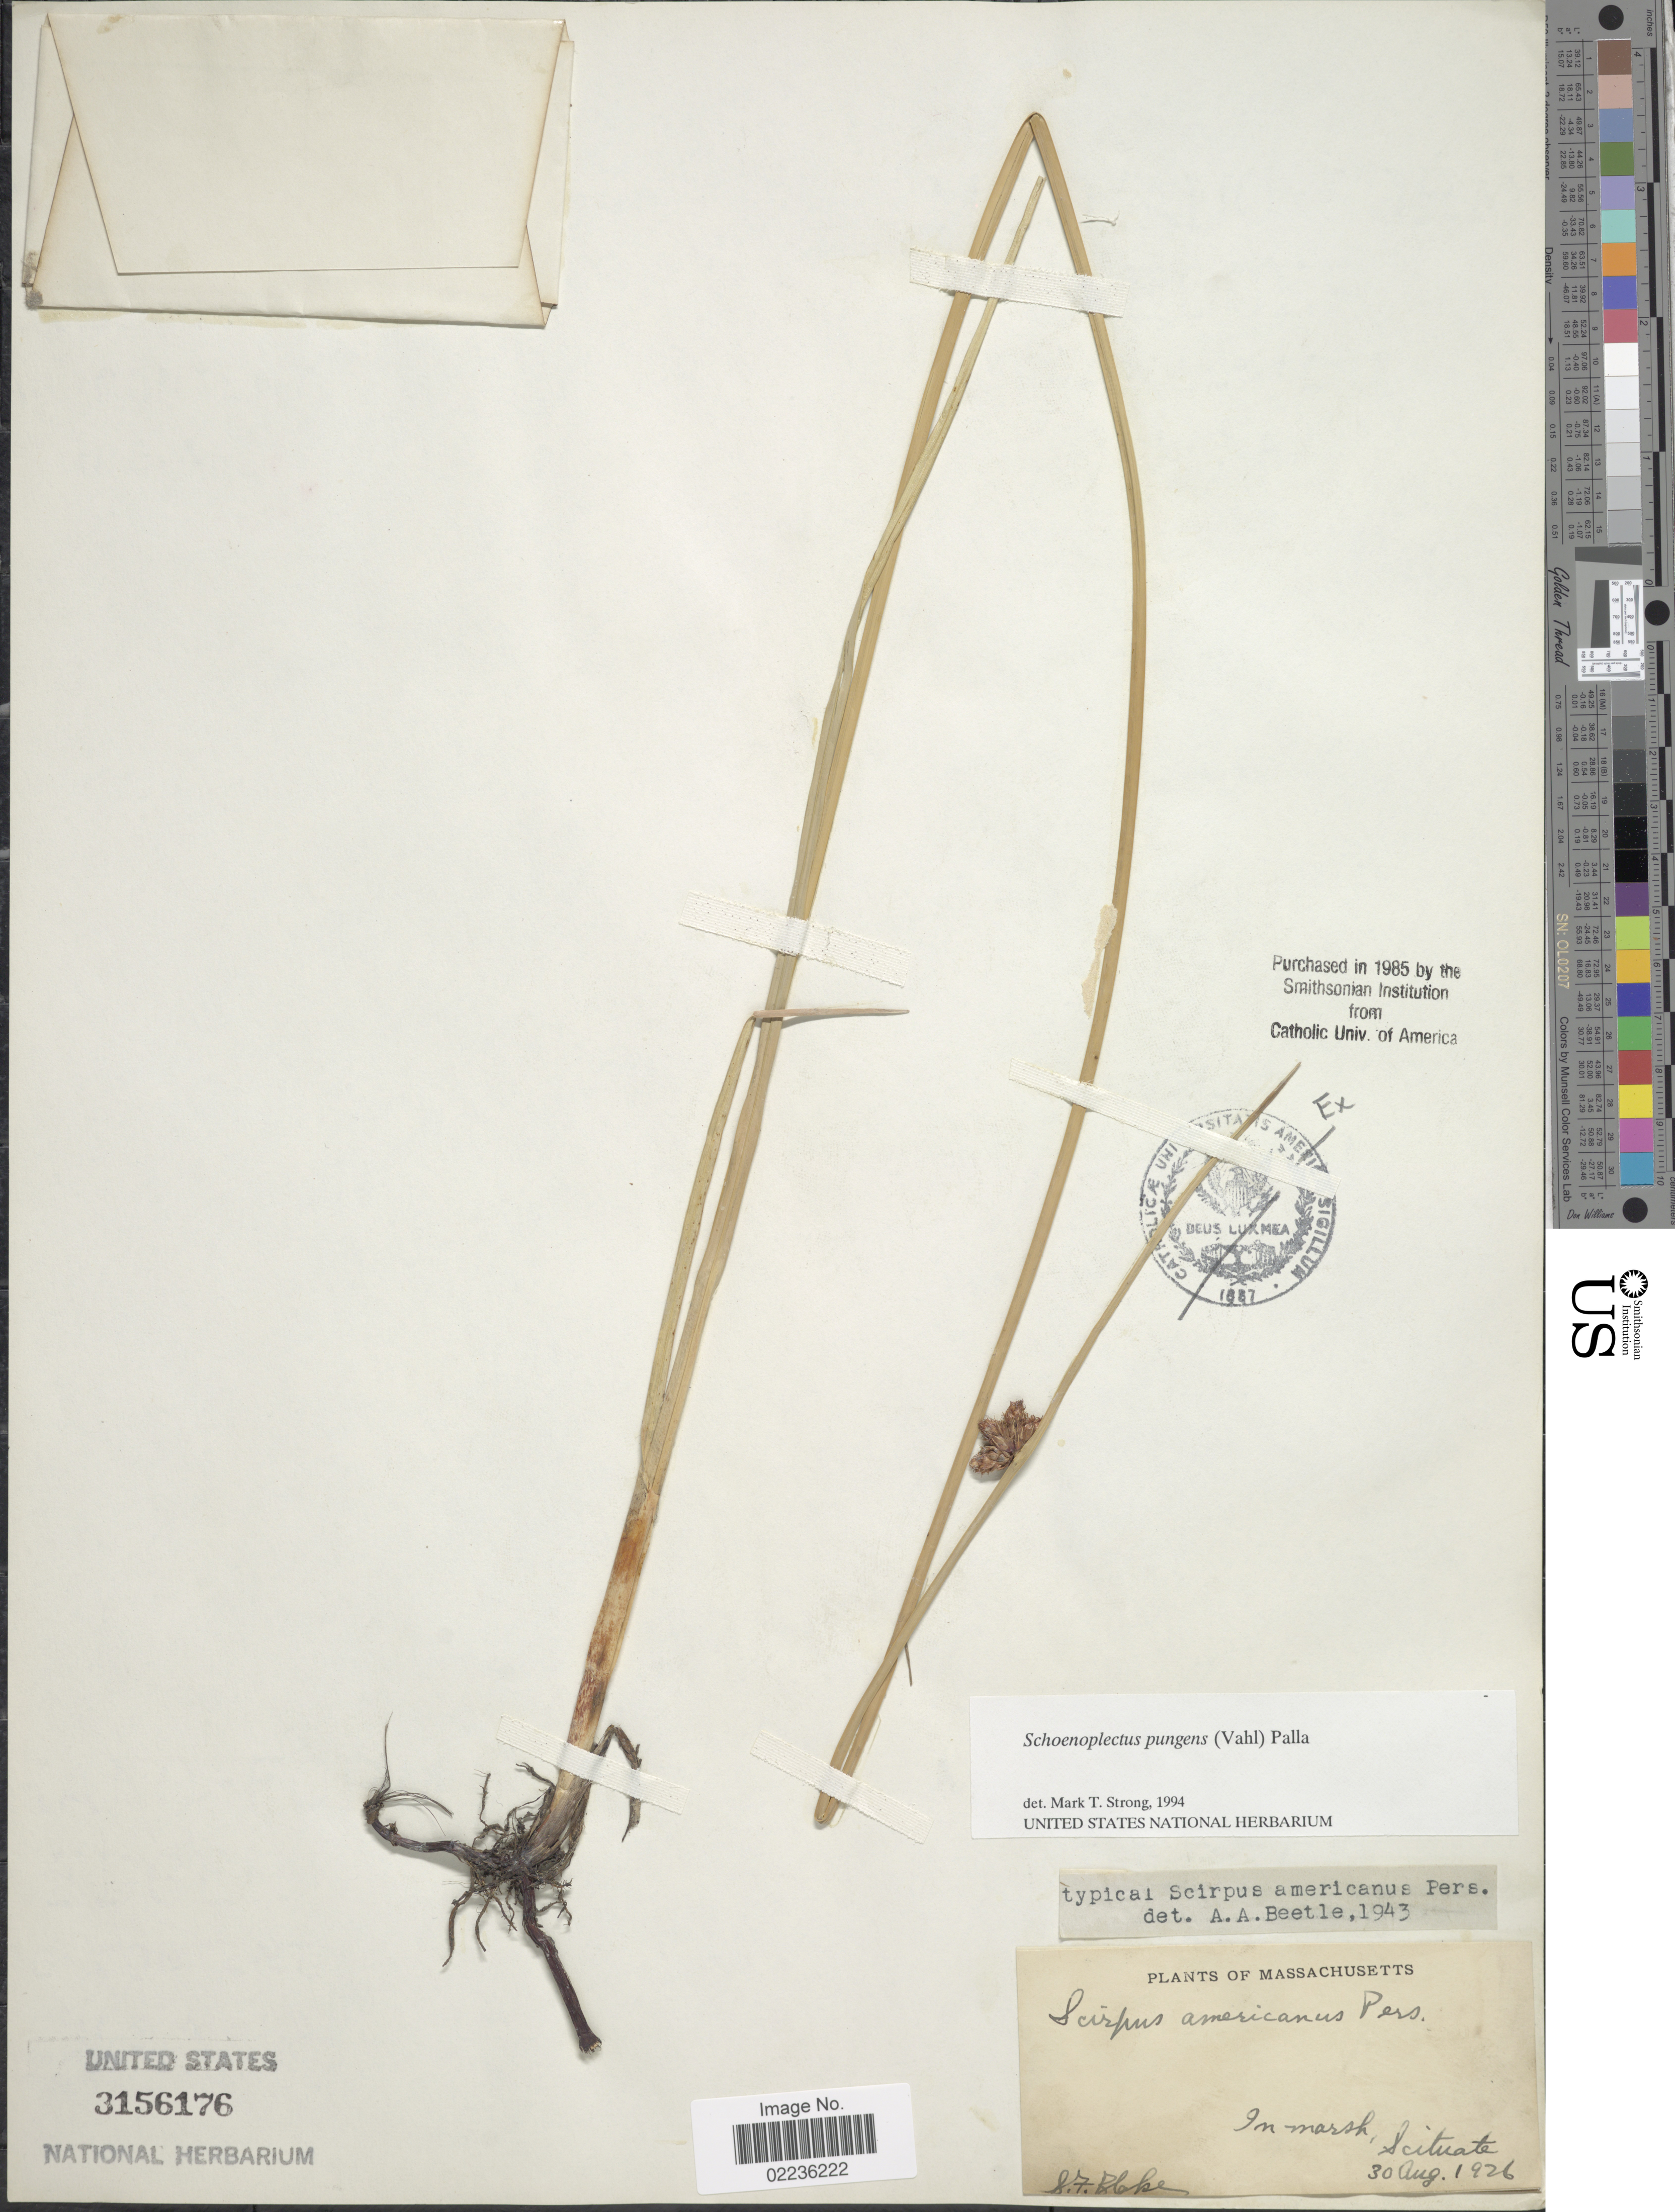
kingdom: Plantae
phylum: Tracheophyta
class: Liliopsida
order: Poales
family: Cyperaceae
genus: Schoenoplectus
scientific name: Schoenoplectus pungens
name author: (Vahl) Palla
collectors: S. Blake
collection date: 1926-08-30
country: United States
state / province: Massachusetts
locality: In marsh, Scituate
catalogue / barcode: US 3156176